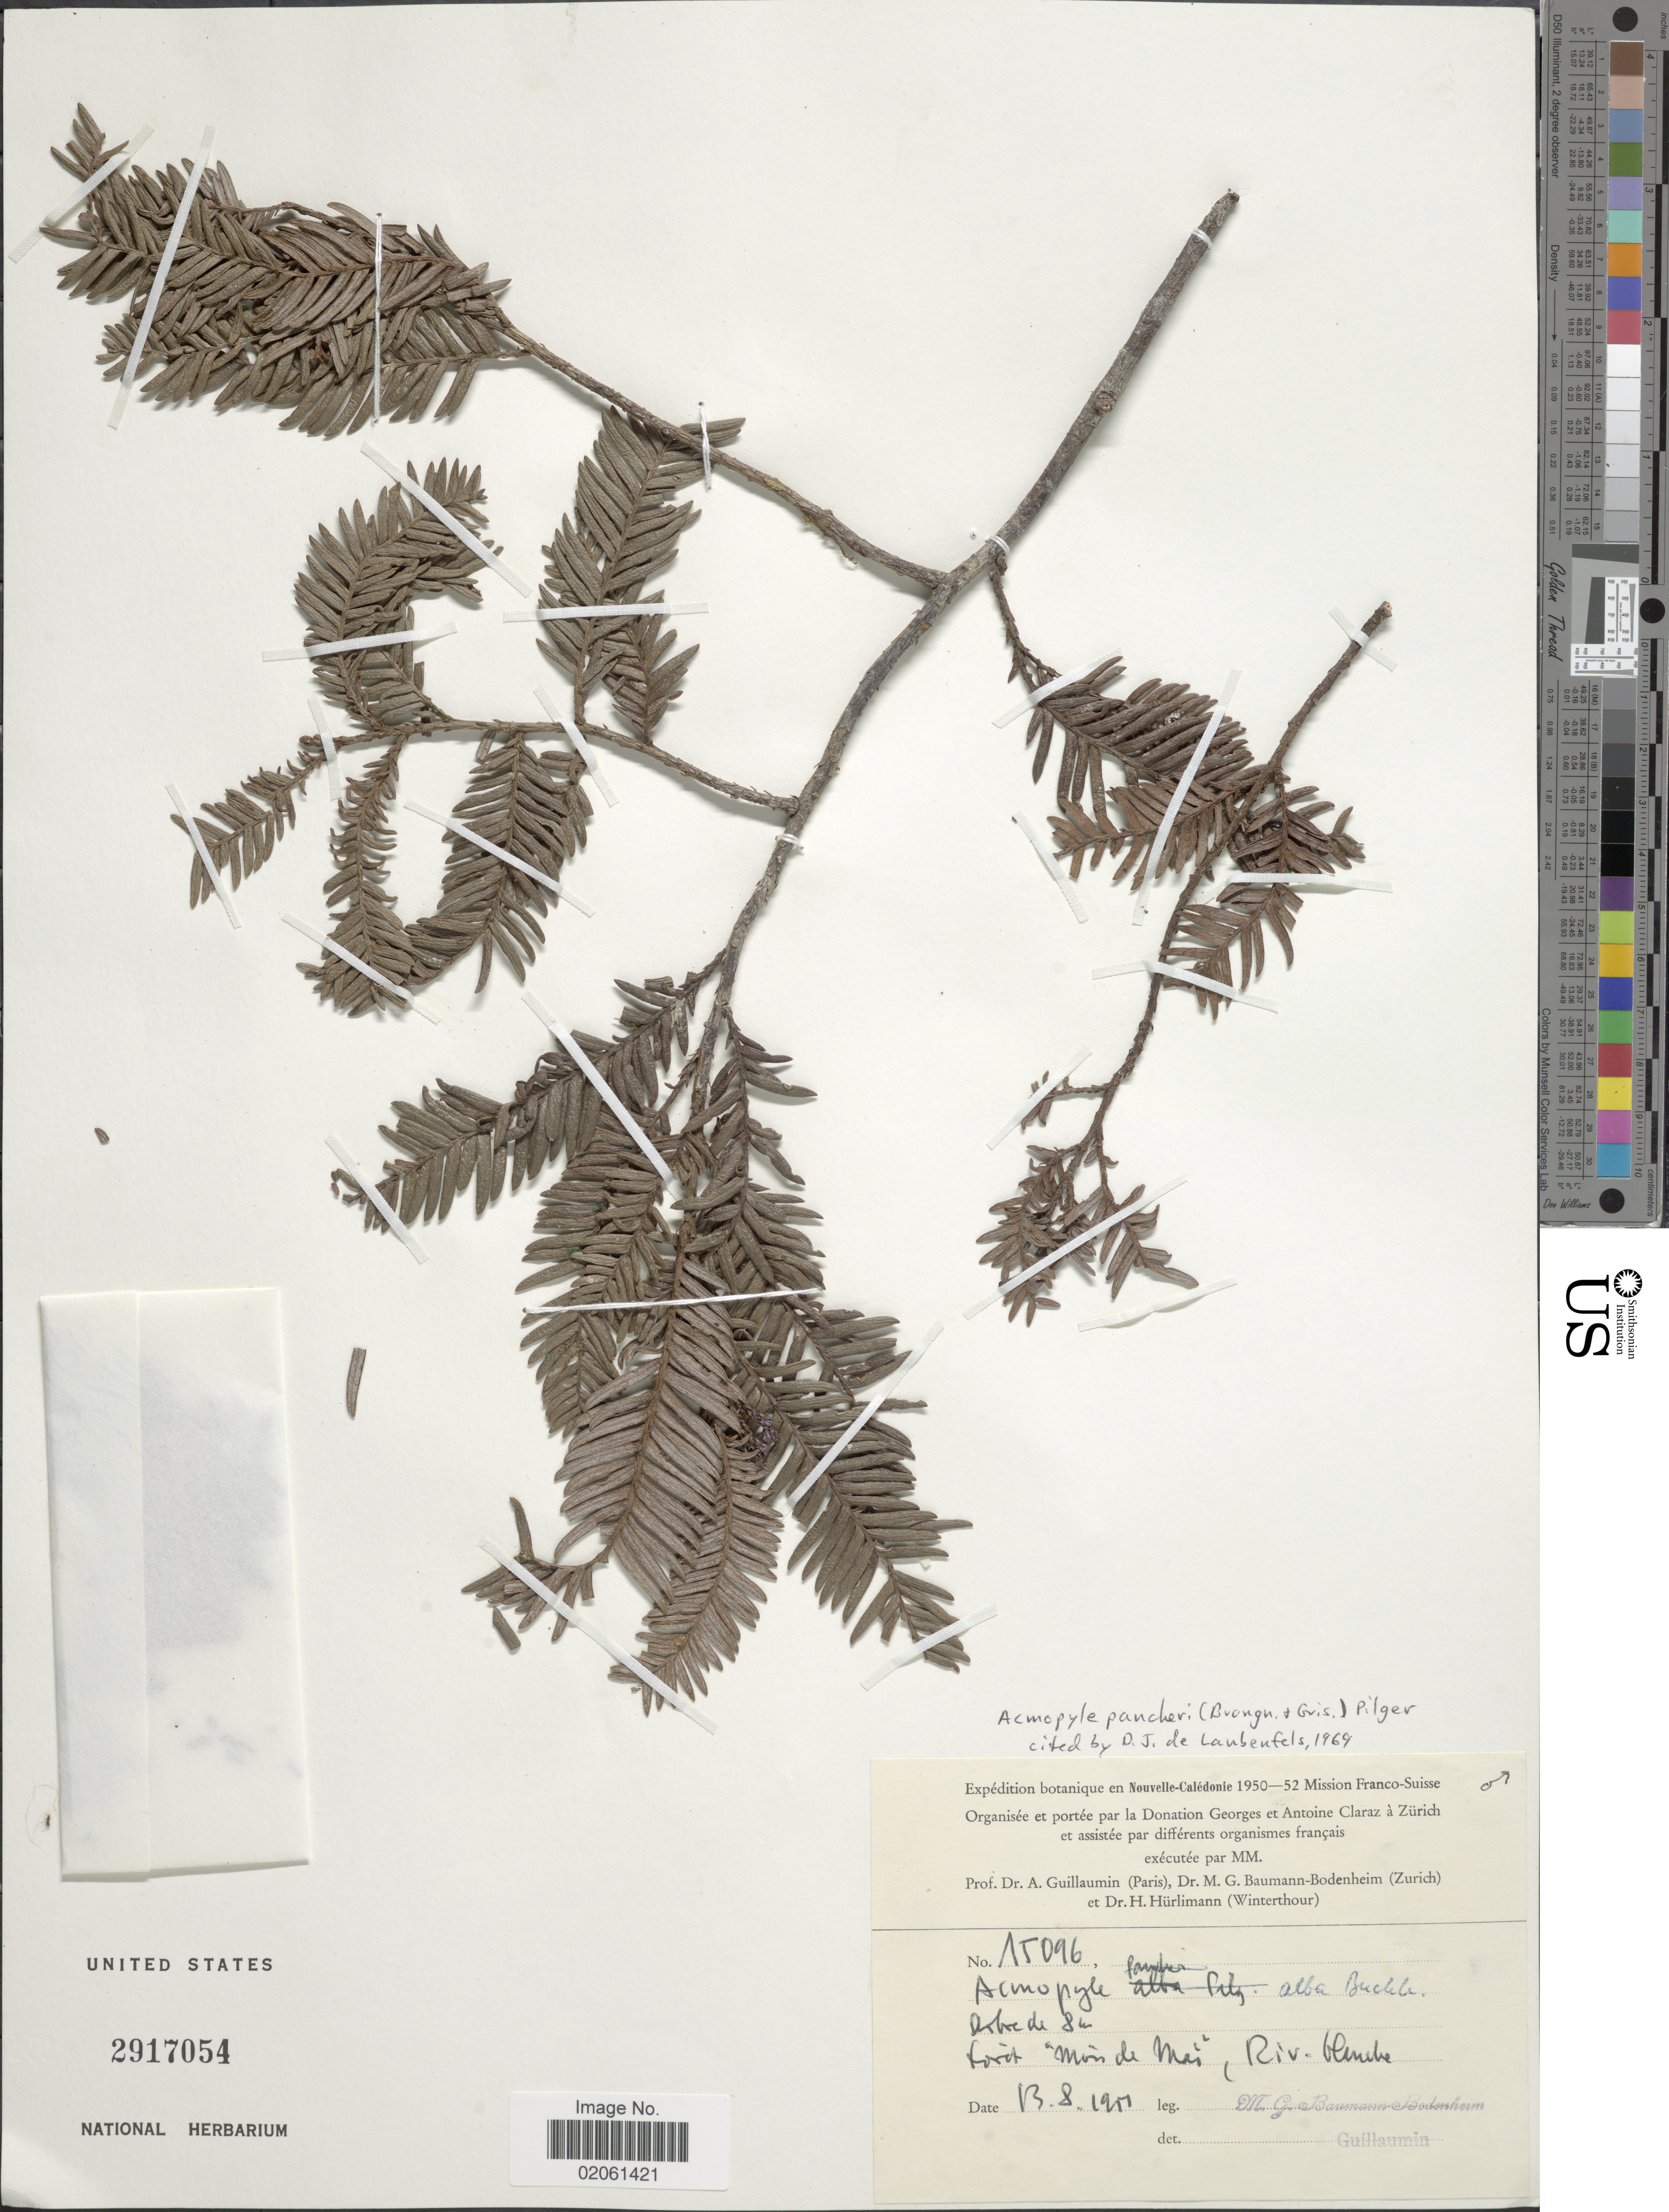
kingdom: Plantae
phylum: Tracheophyta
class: Pinopsida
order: Pinales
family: Podocarpaceae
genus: Acmopyle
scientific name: Acmopyle pancheri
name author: (Brongn. & Gris) Pilg.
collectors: M. G. Baumann-Bodenheim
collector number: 15096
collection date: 1951-08-13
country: New Caledonia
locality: Foret Mois de Mai (Riv. blanche)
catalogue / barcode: US 2917054